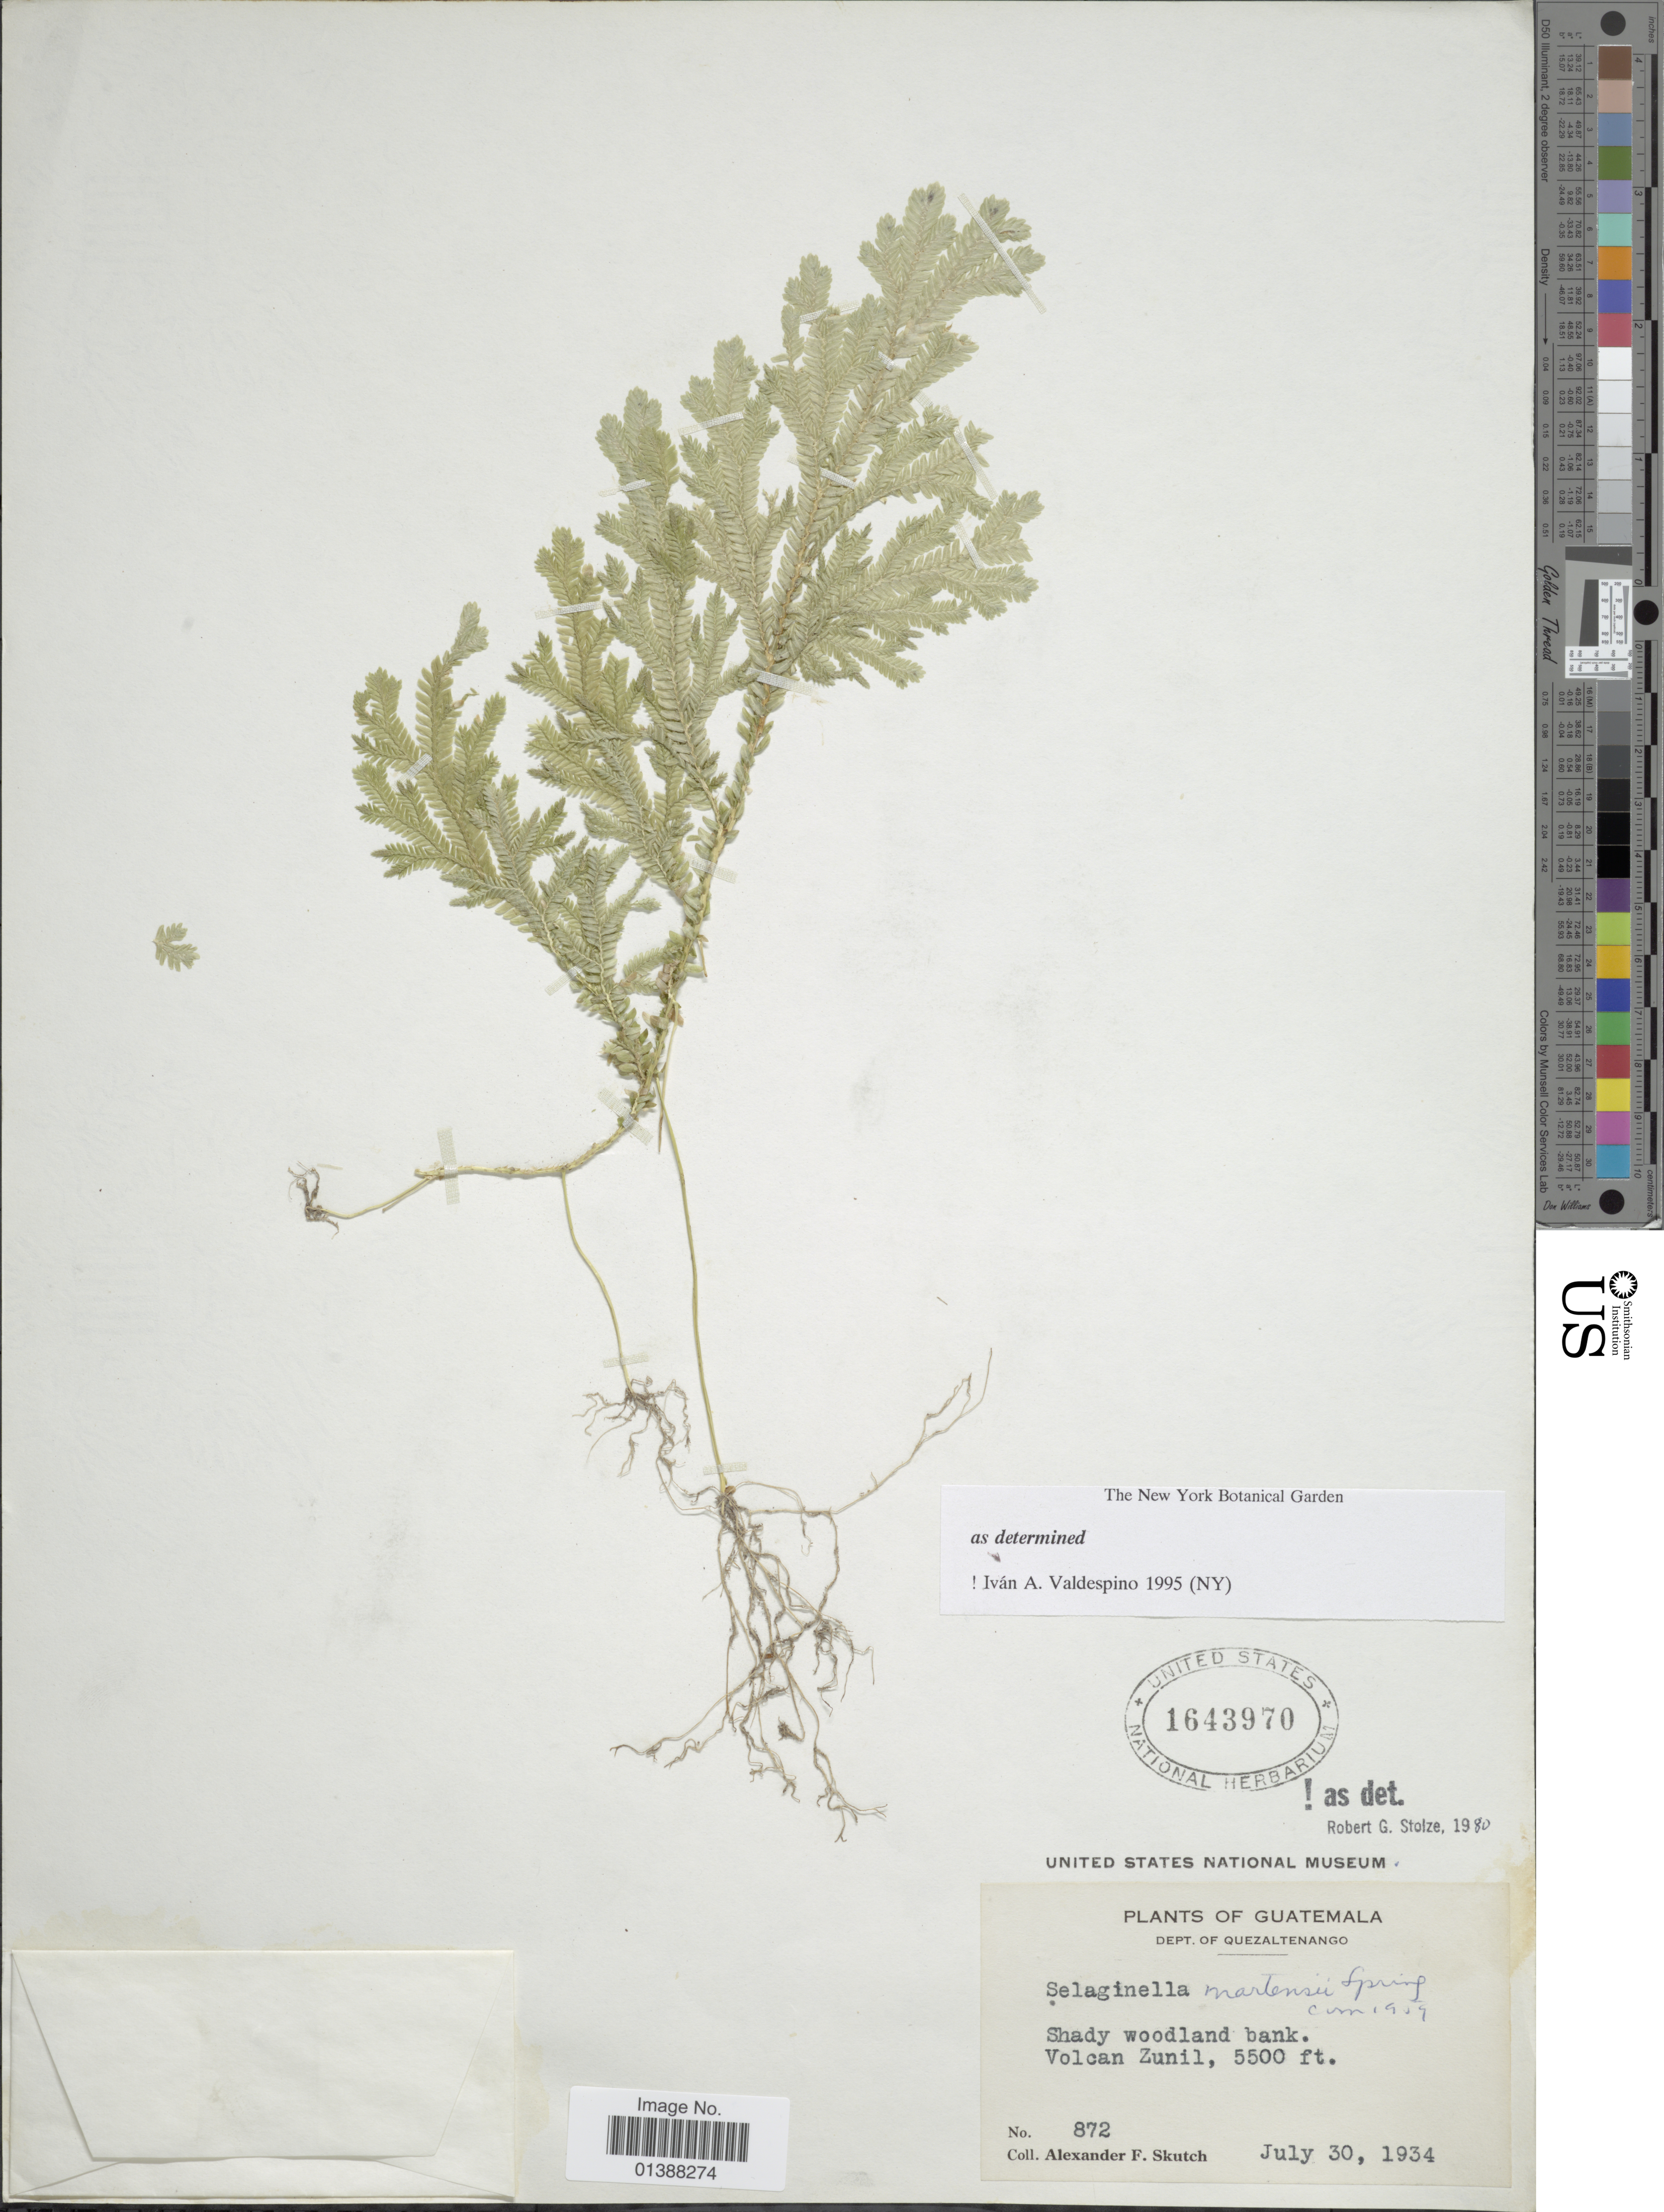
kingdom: Plantae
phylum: Tracheophyta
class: Lycopodiopsida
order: Selaginellales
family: Selaginellaceae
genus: Selaginella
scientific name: Selaginella martensii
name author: Spring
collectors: A. F. Skutch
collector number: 872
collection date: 1934-07-30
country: Guatemala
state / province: Quetzaltenango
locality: Volcan Zunil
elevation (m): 1676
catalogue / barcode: US 1643970